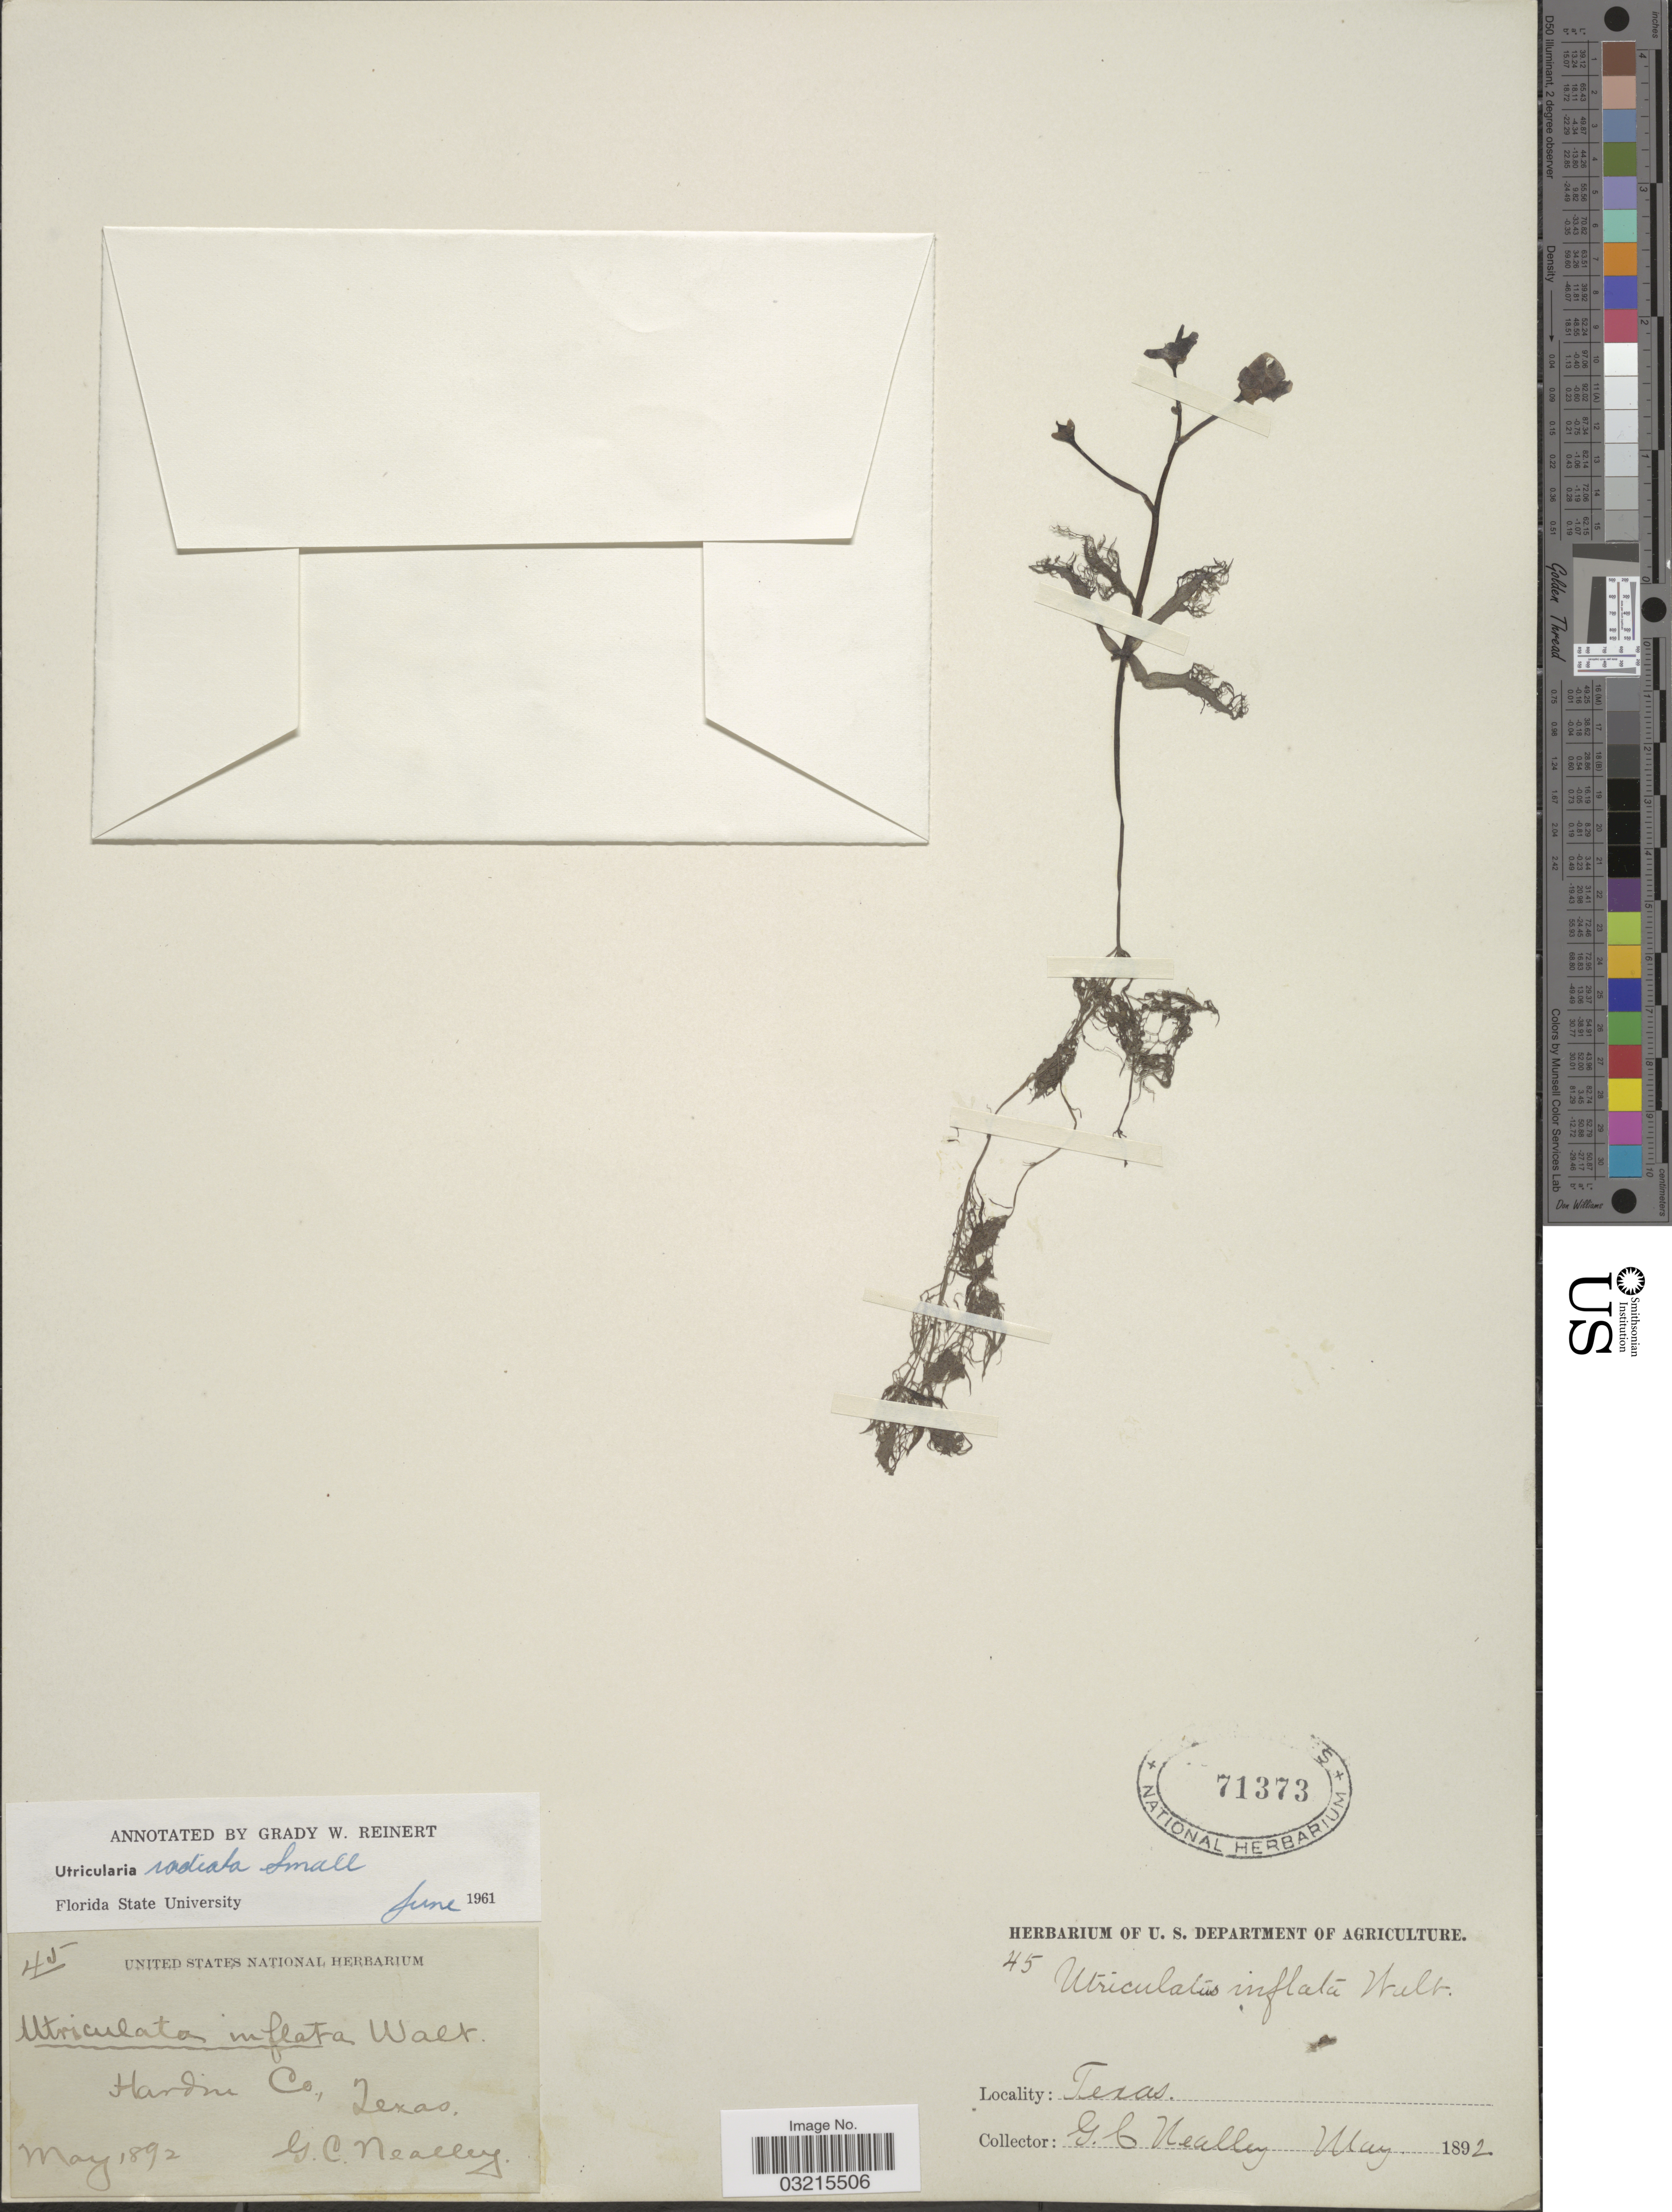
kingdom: Plantae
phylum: Tracheophyta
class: Magnoliopsida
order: Lamiales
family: Lentibulariaceae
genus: Utricularia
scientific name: Utricularia radiata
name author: Small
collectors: G. C. Nealley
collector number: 45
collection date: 1892-05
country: United States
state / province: Texas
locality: Hardin Co., Texas.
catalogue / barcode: US 71373